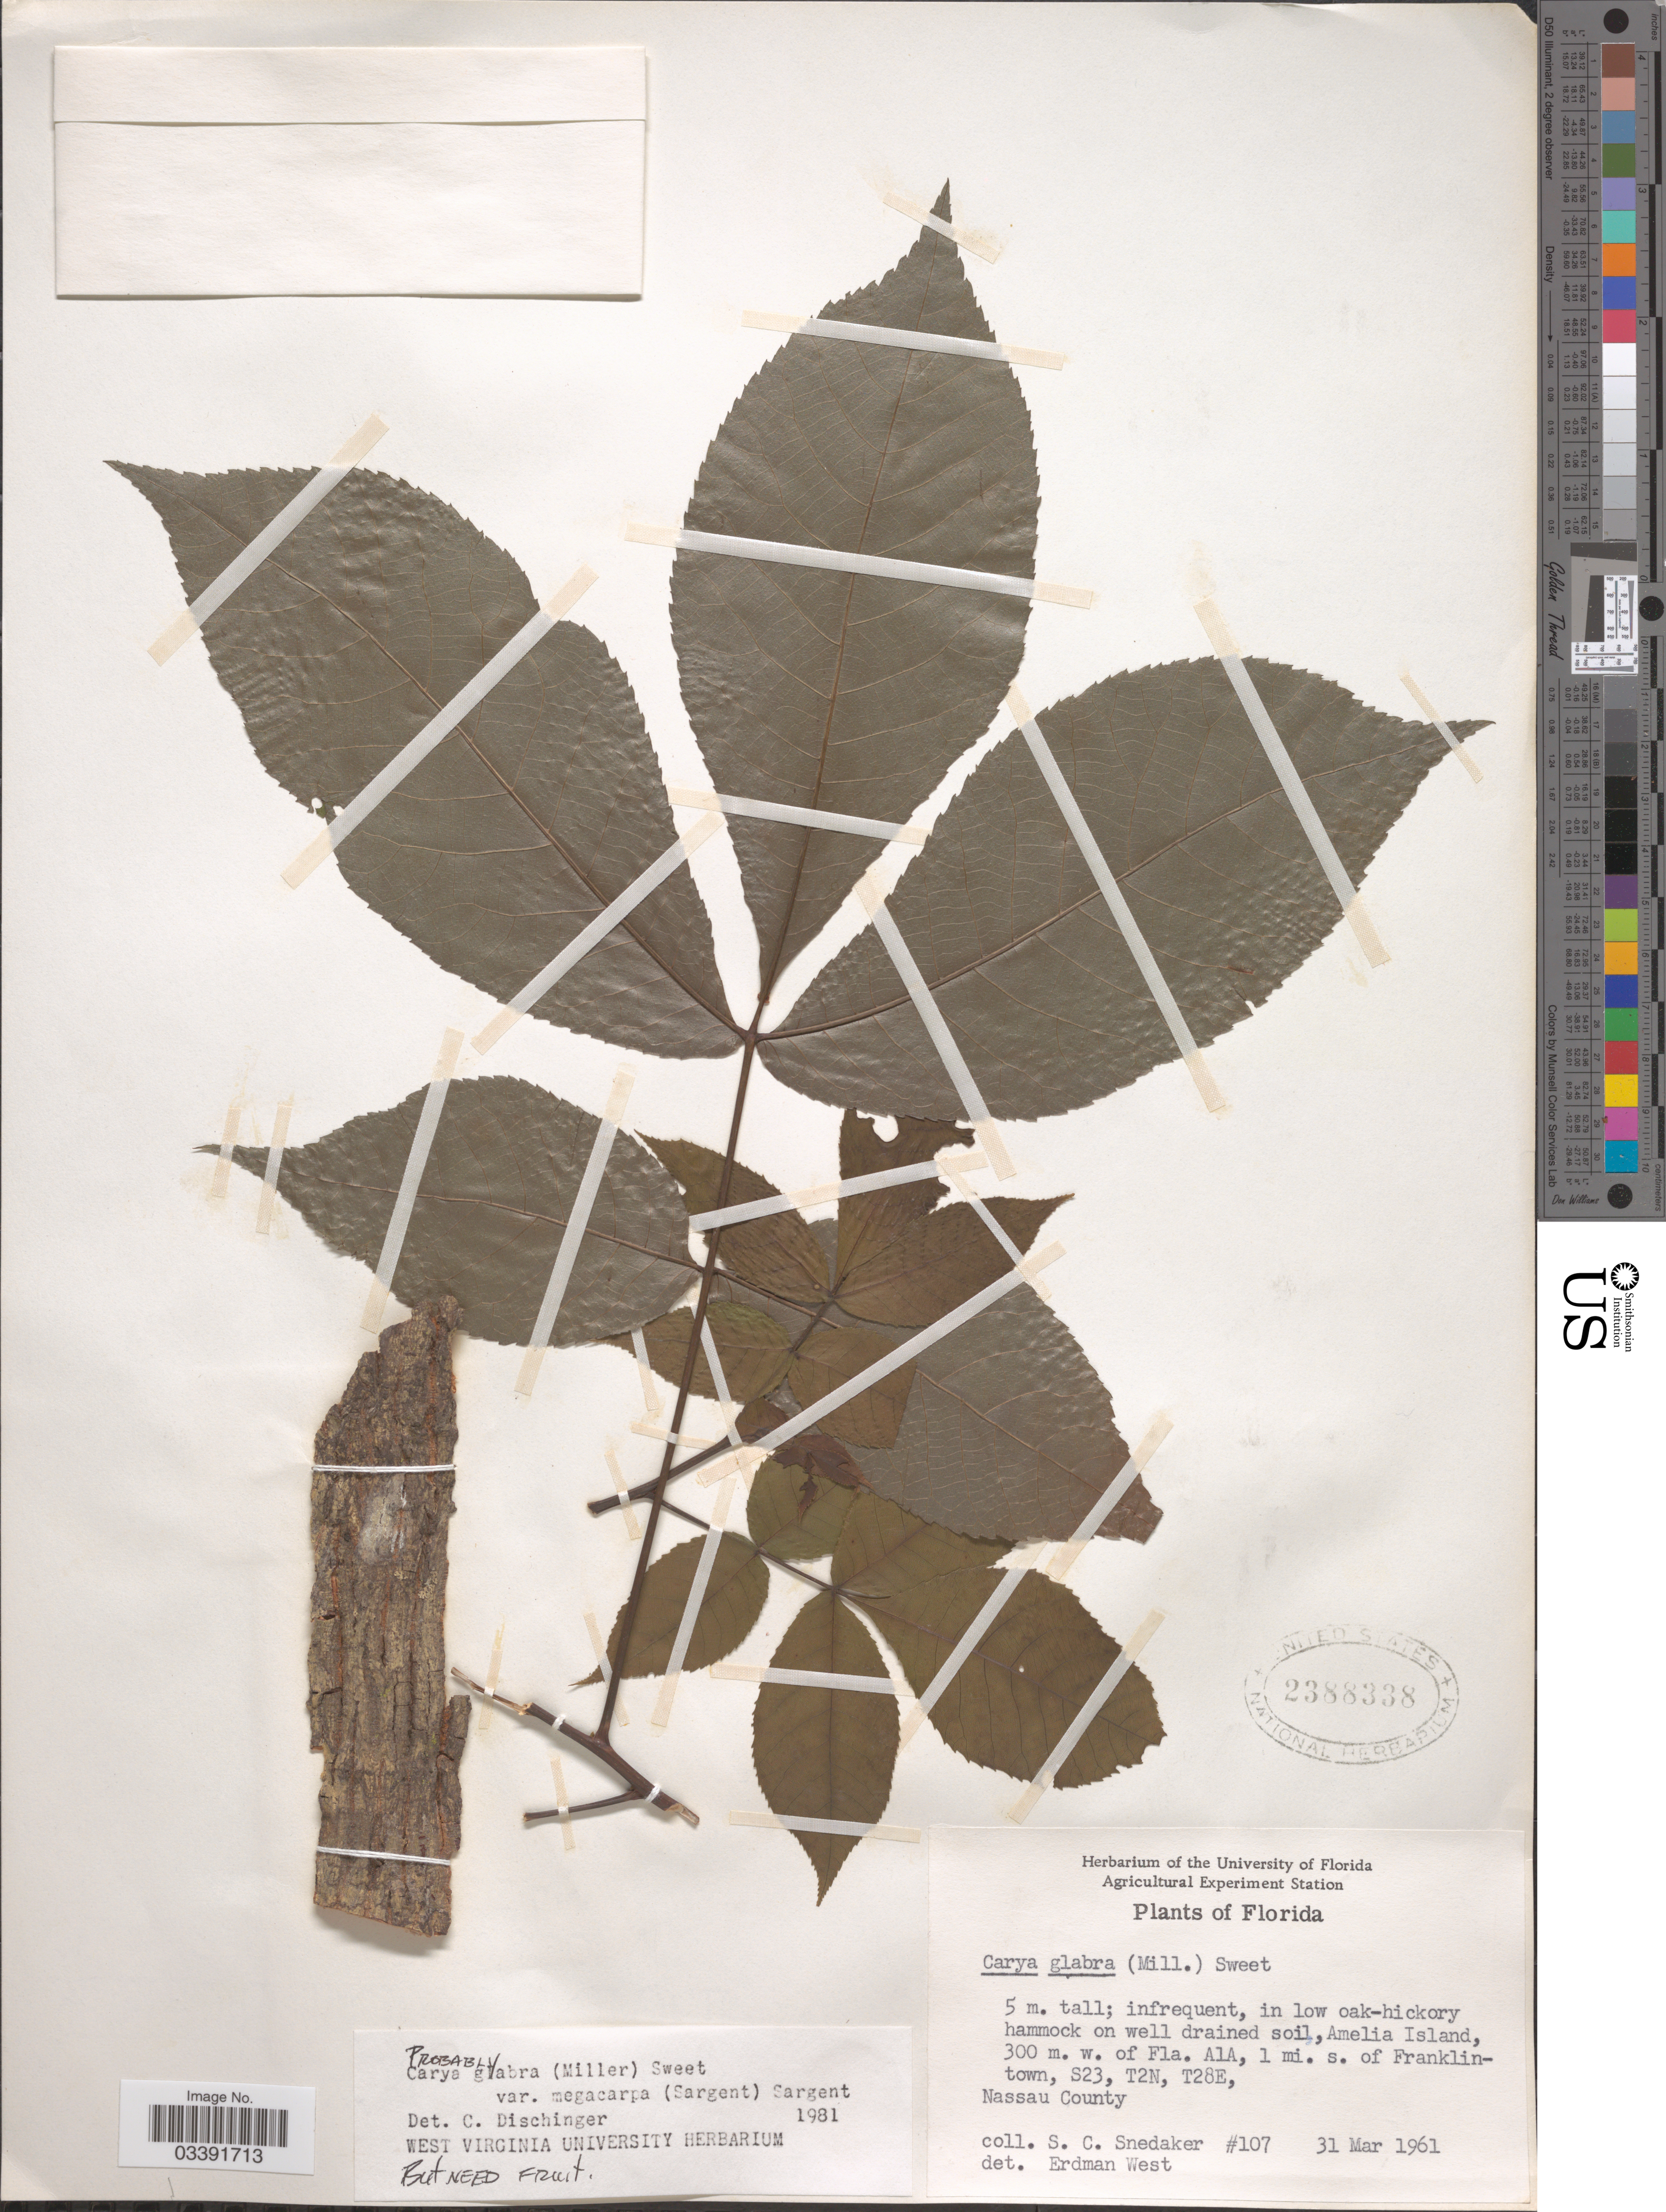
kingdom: Plantae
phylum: Tracheophyta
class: Magnoliopsida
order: Fagales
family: Juglandaceae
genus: Carya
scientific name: Carya glabra var. megacarpa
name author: (Sarg.) Sarg.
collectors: S. Snedaker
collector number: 107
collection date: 1961-03-31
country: United States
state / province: Florida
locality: Amelia Island, 300 m. w. of Fla. Ala, 1 mi. s. of Franklintown, S23, T2N, T28E, Nassau County.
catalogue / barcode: US 2388338